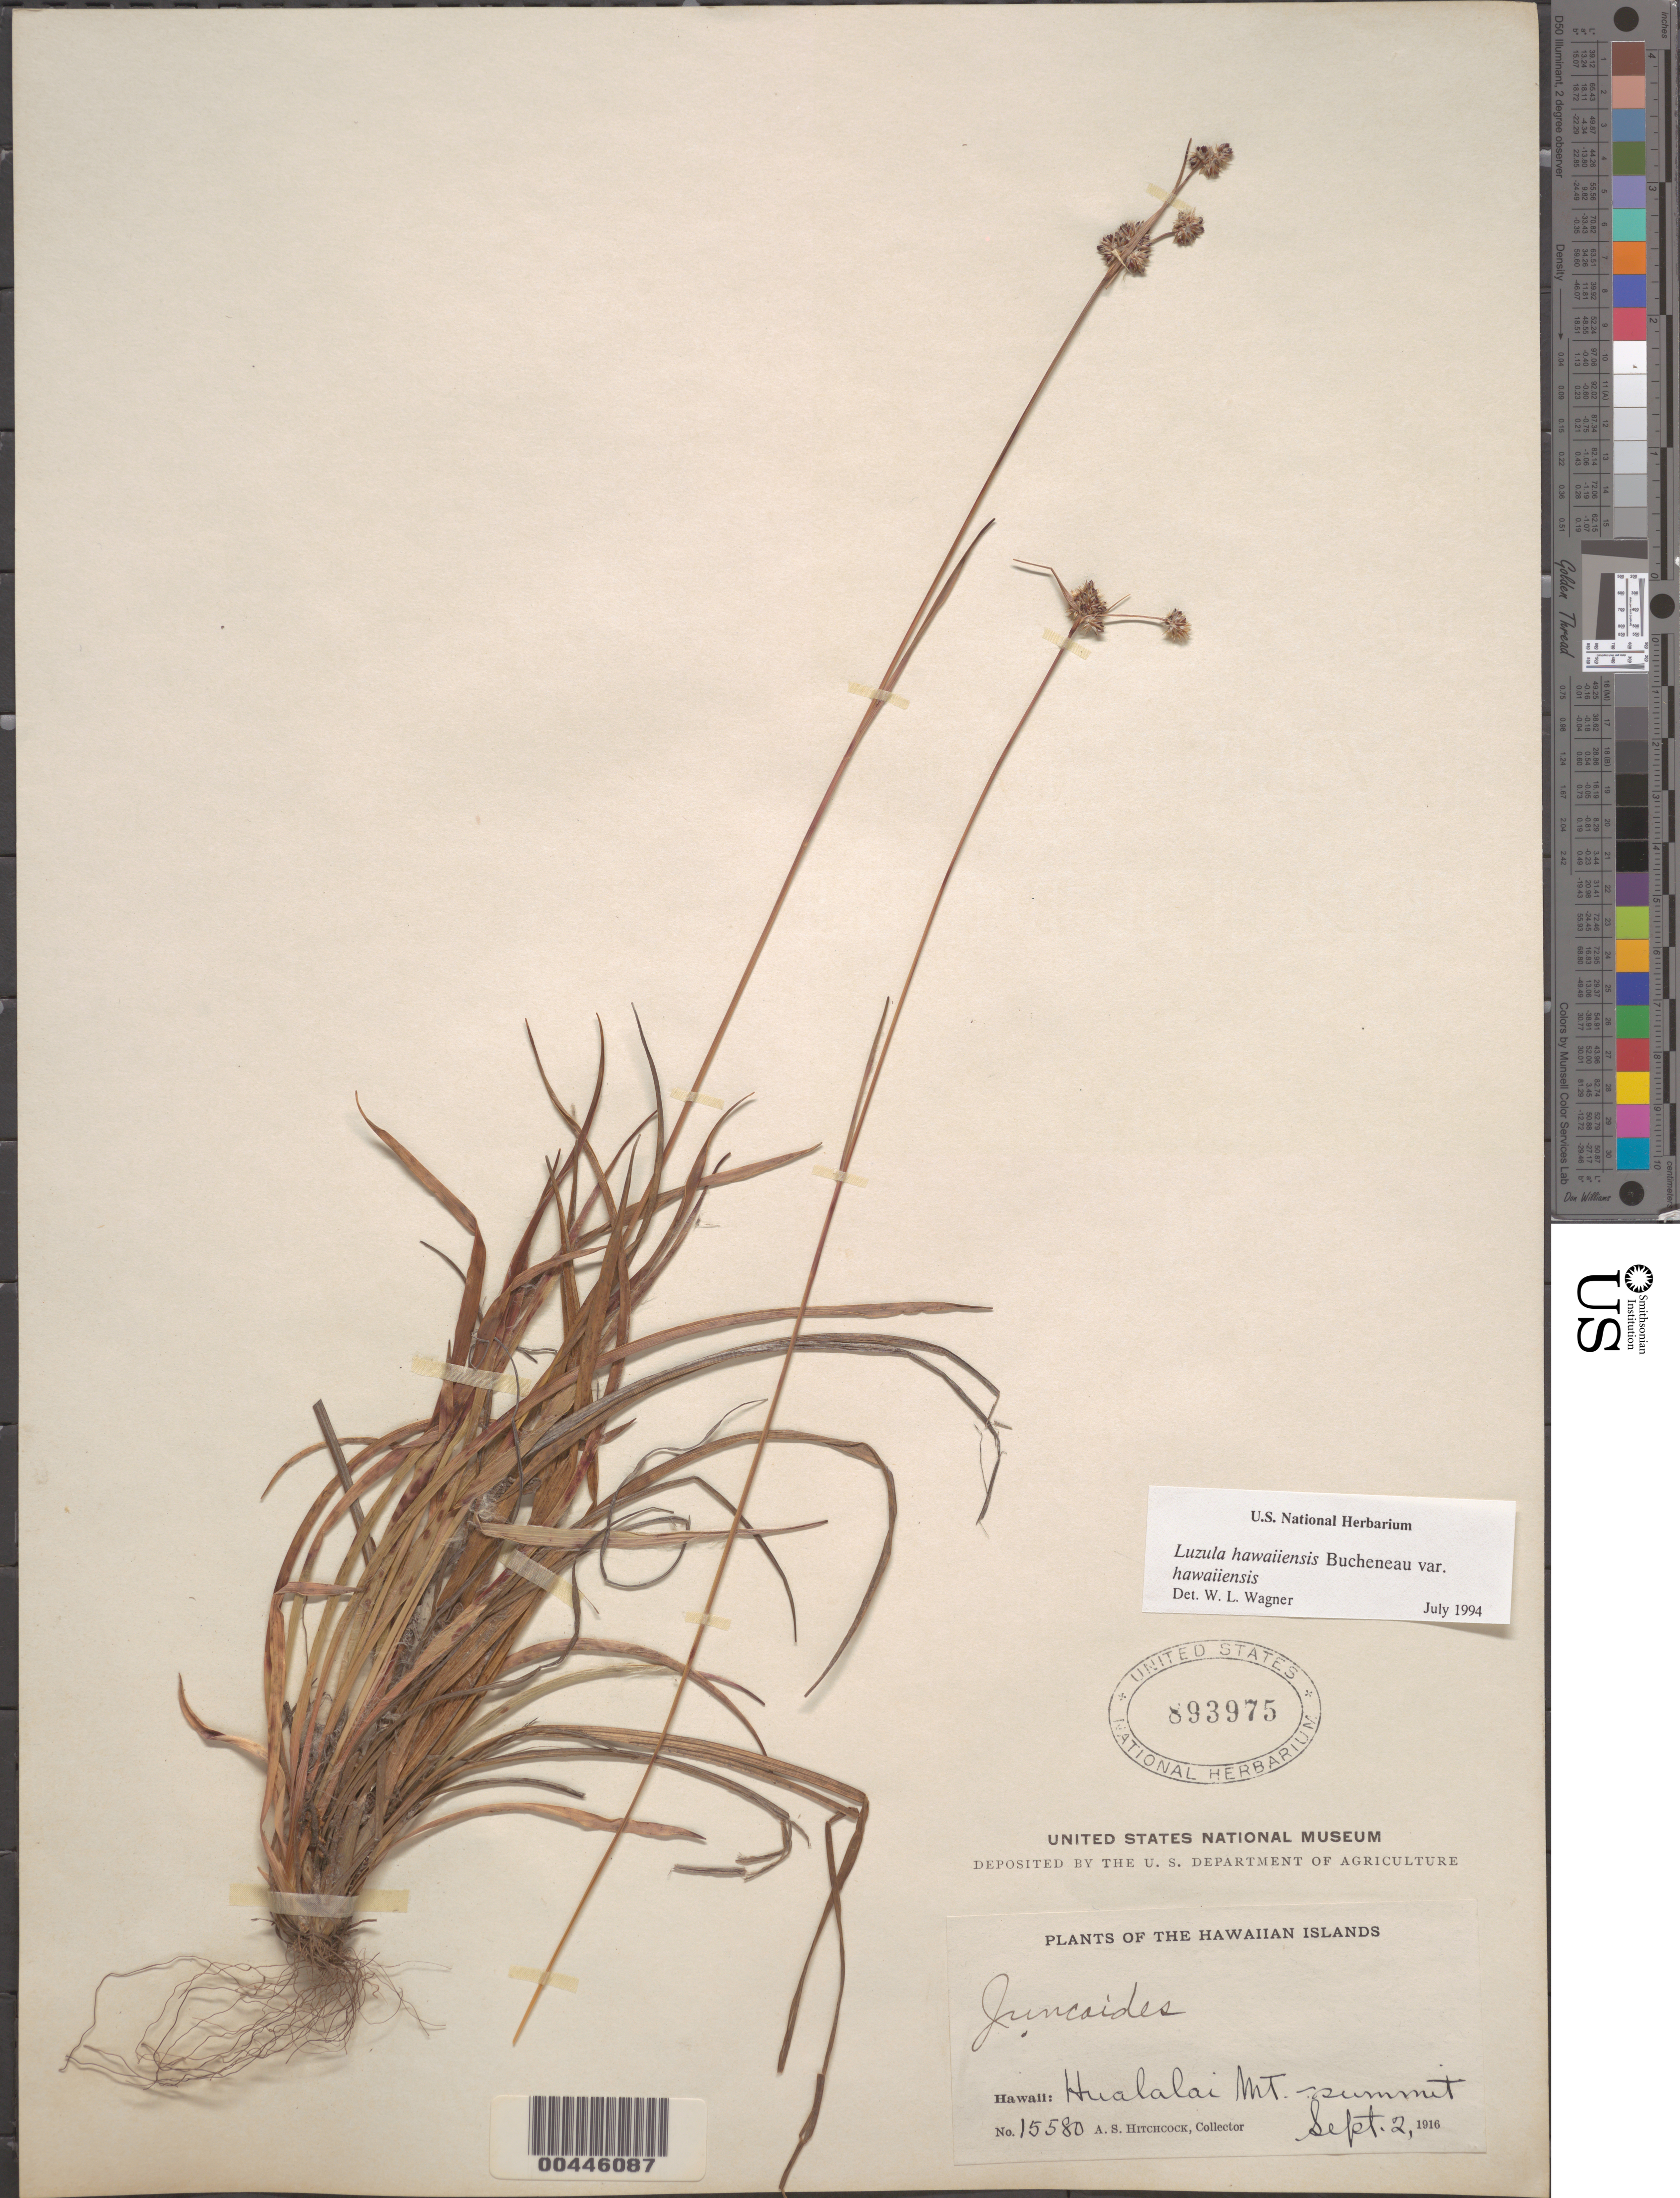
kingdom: Plantae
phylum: Tracheophyta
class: Liliopsida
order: Poales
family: Juncaceae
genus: Luzula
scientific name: Luzula hawaiiensis var. hawaiiensis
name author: Buchenau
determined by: Wagner, W. L., (BOT), Smithsonian Institution - National Museum of Natural History (UNITED STATES)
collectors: A. S. Hitchcock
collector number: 15580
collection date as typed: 2 Sep 1916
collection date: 1916-09-02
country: United States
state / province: Hawaii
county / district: Hawaii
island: Hawaii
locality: Hualalai Mt., summit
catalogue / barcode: US 893975